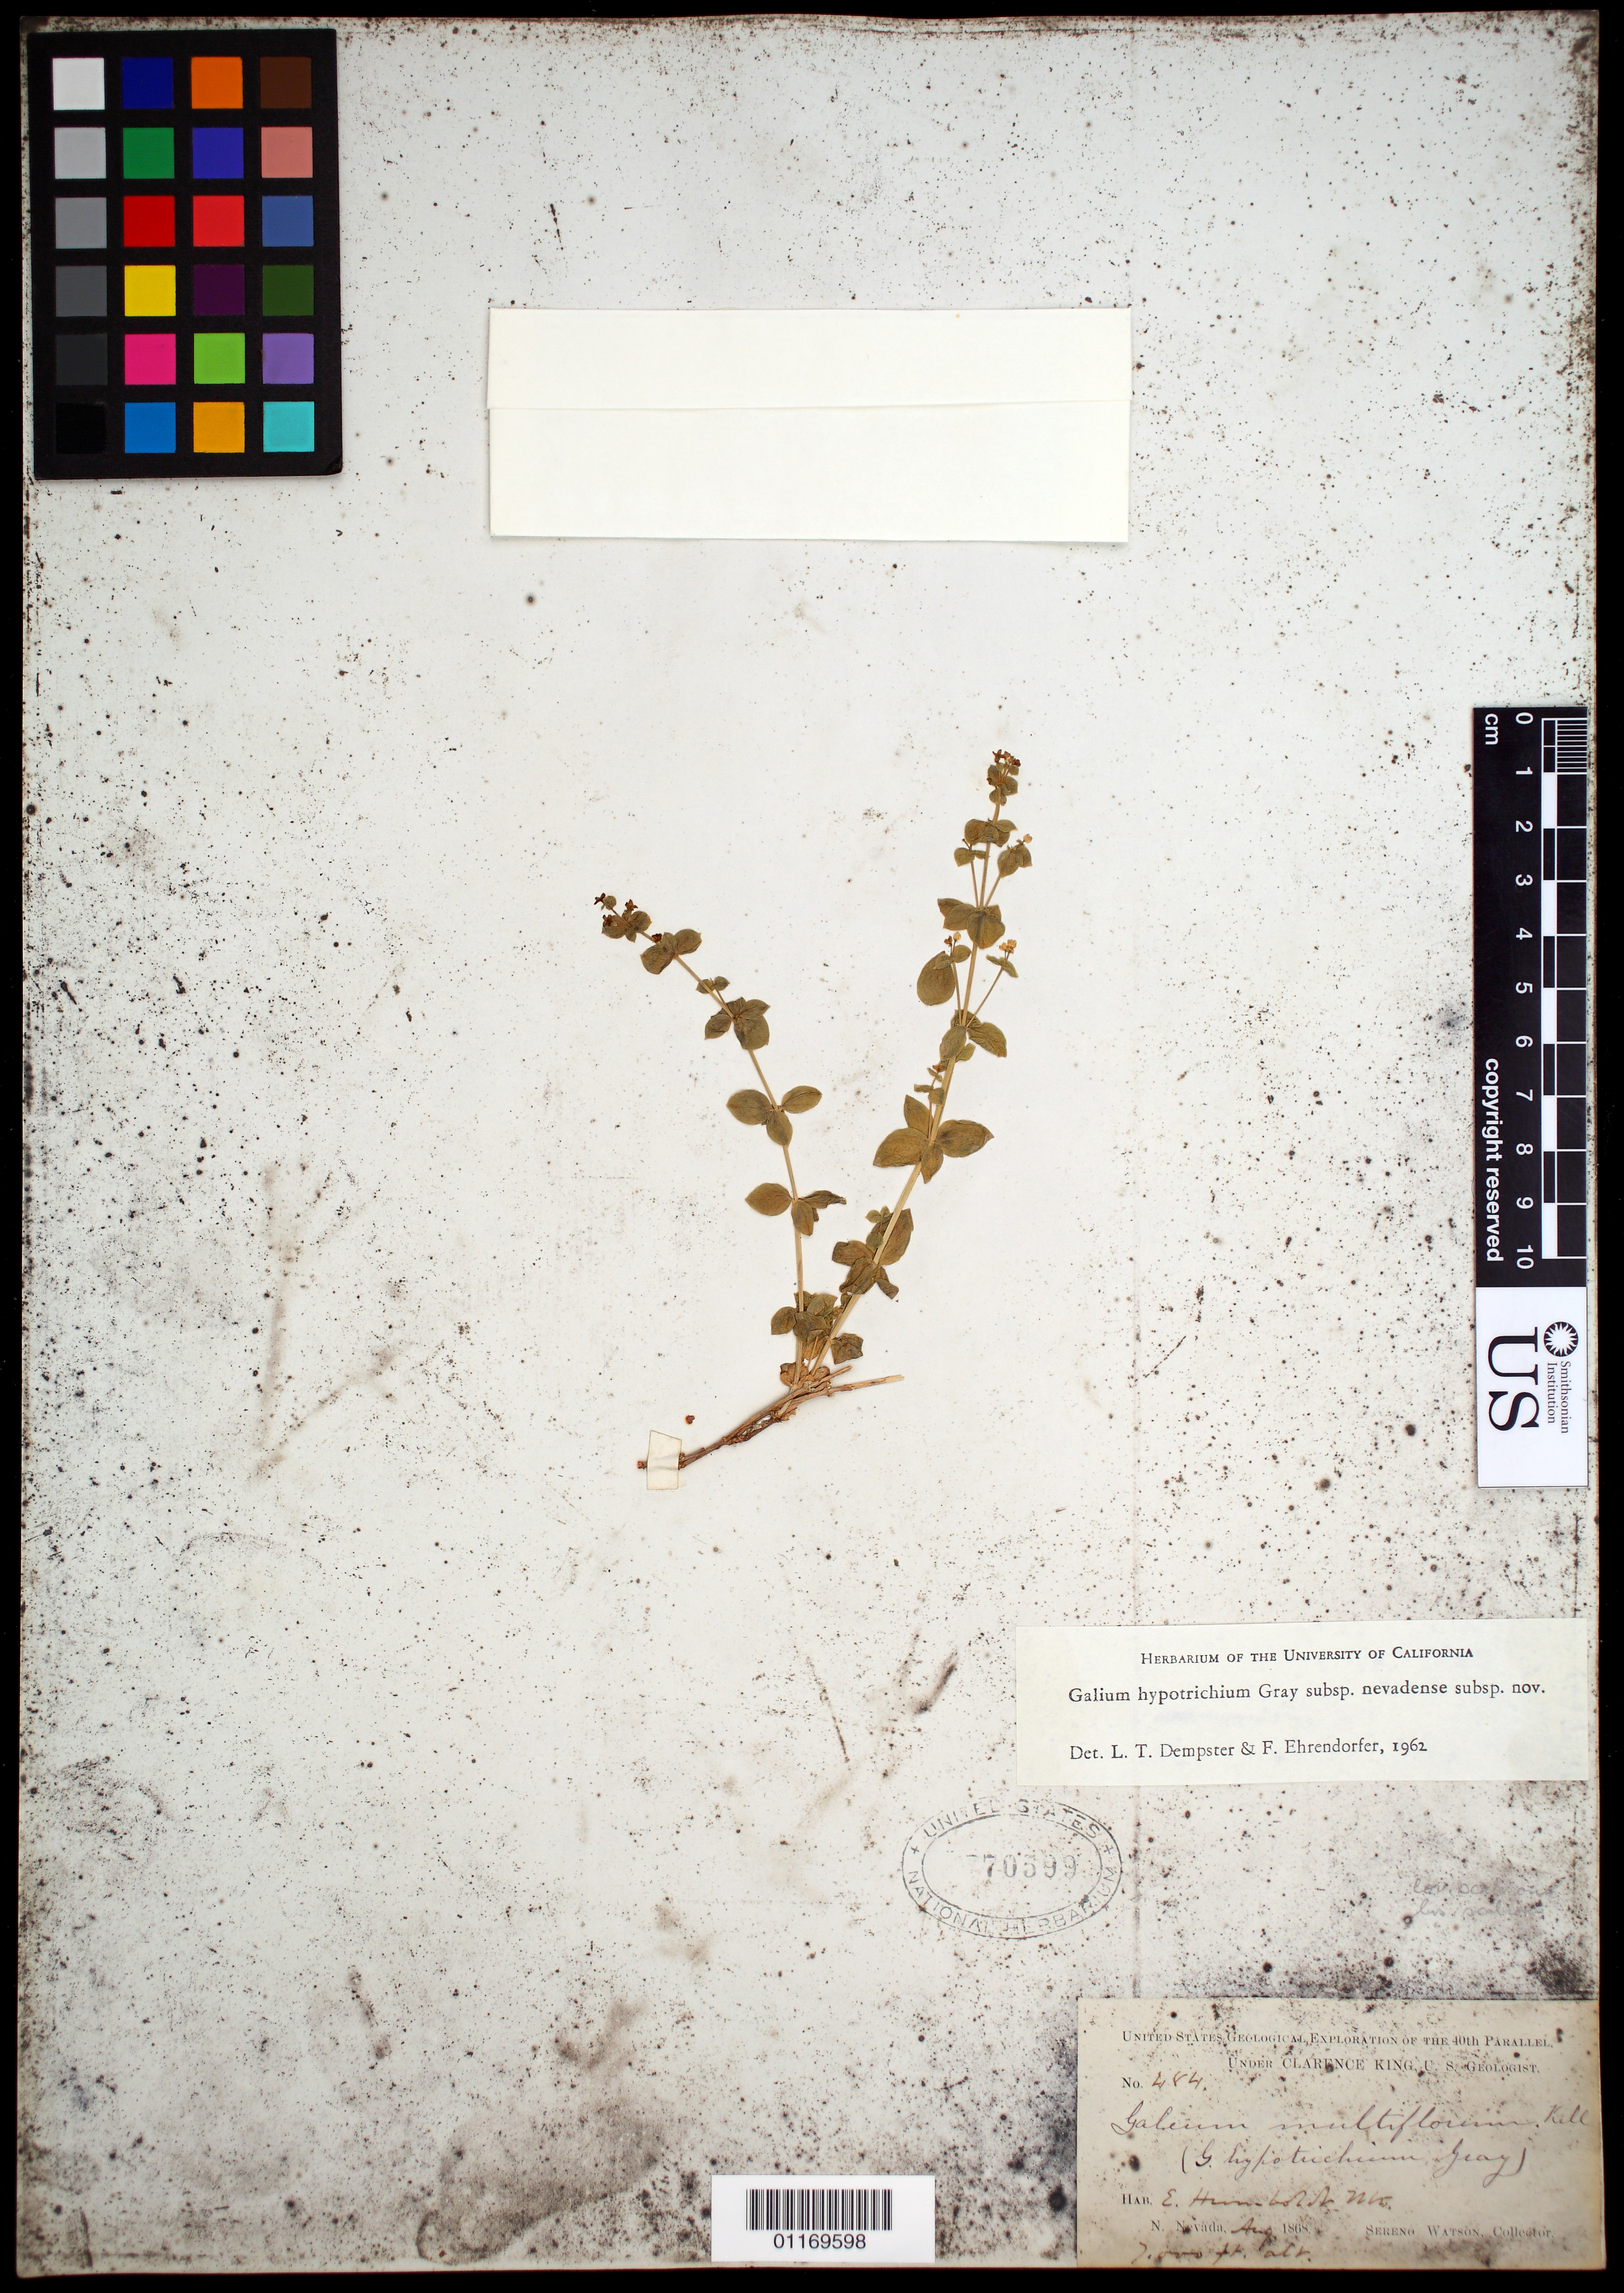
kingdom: Plantae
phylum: Tracheophyta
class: Magnoliopsida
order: Gentianales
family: Rubiaceae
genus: Galium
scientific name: Galium hypotrichium subsp. nevadense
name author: Dempster & Ehrend.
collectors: S. Watson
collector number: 484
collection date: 1868-08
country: United States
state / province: Nevada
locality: E. Humboldt Mts.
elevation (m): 2134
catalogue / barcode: US 70599